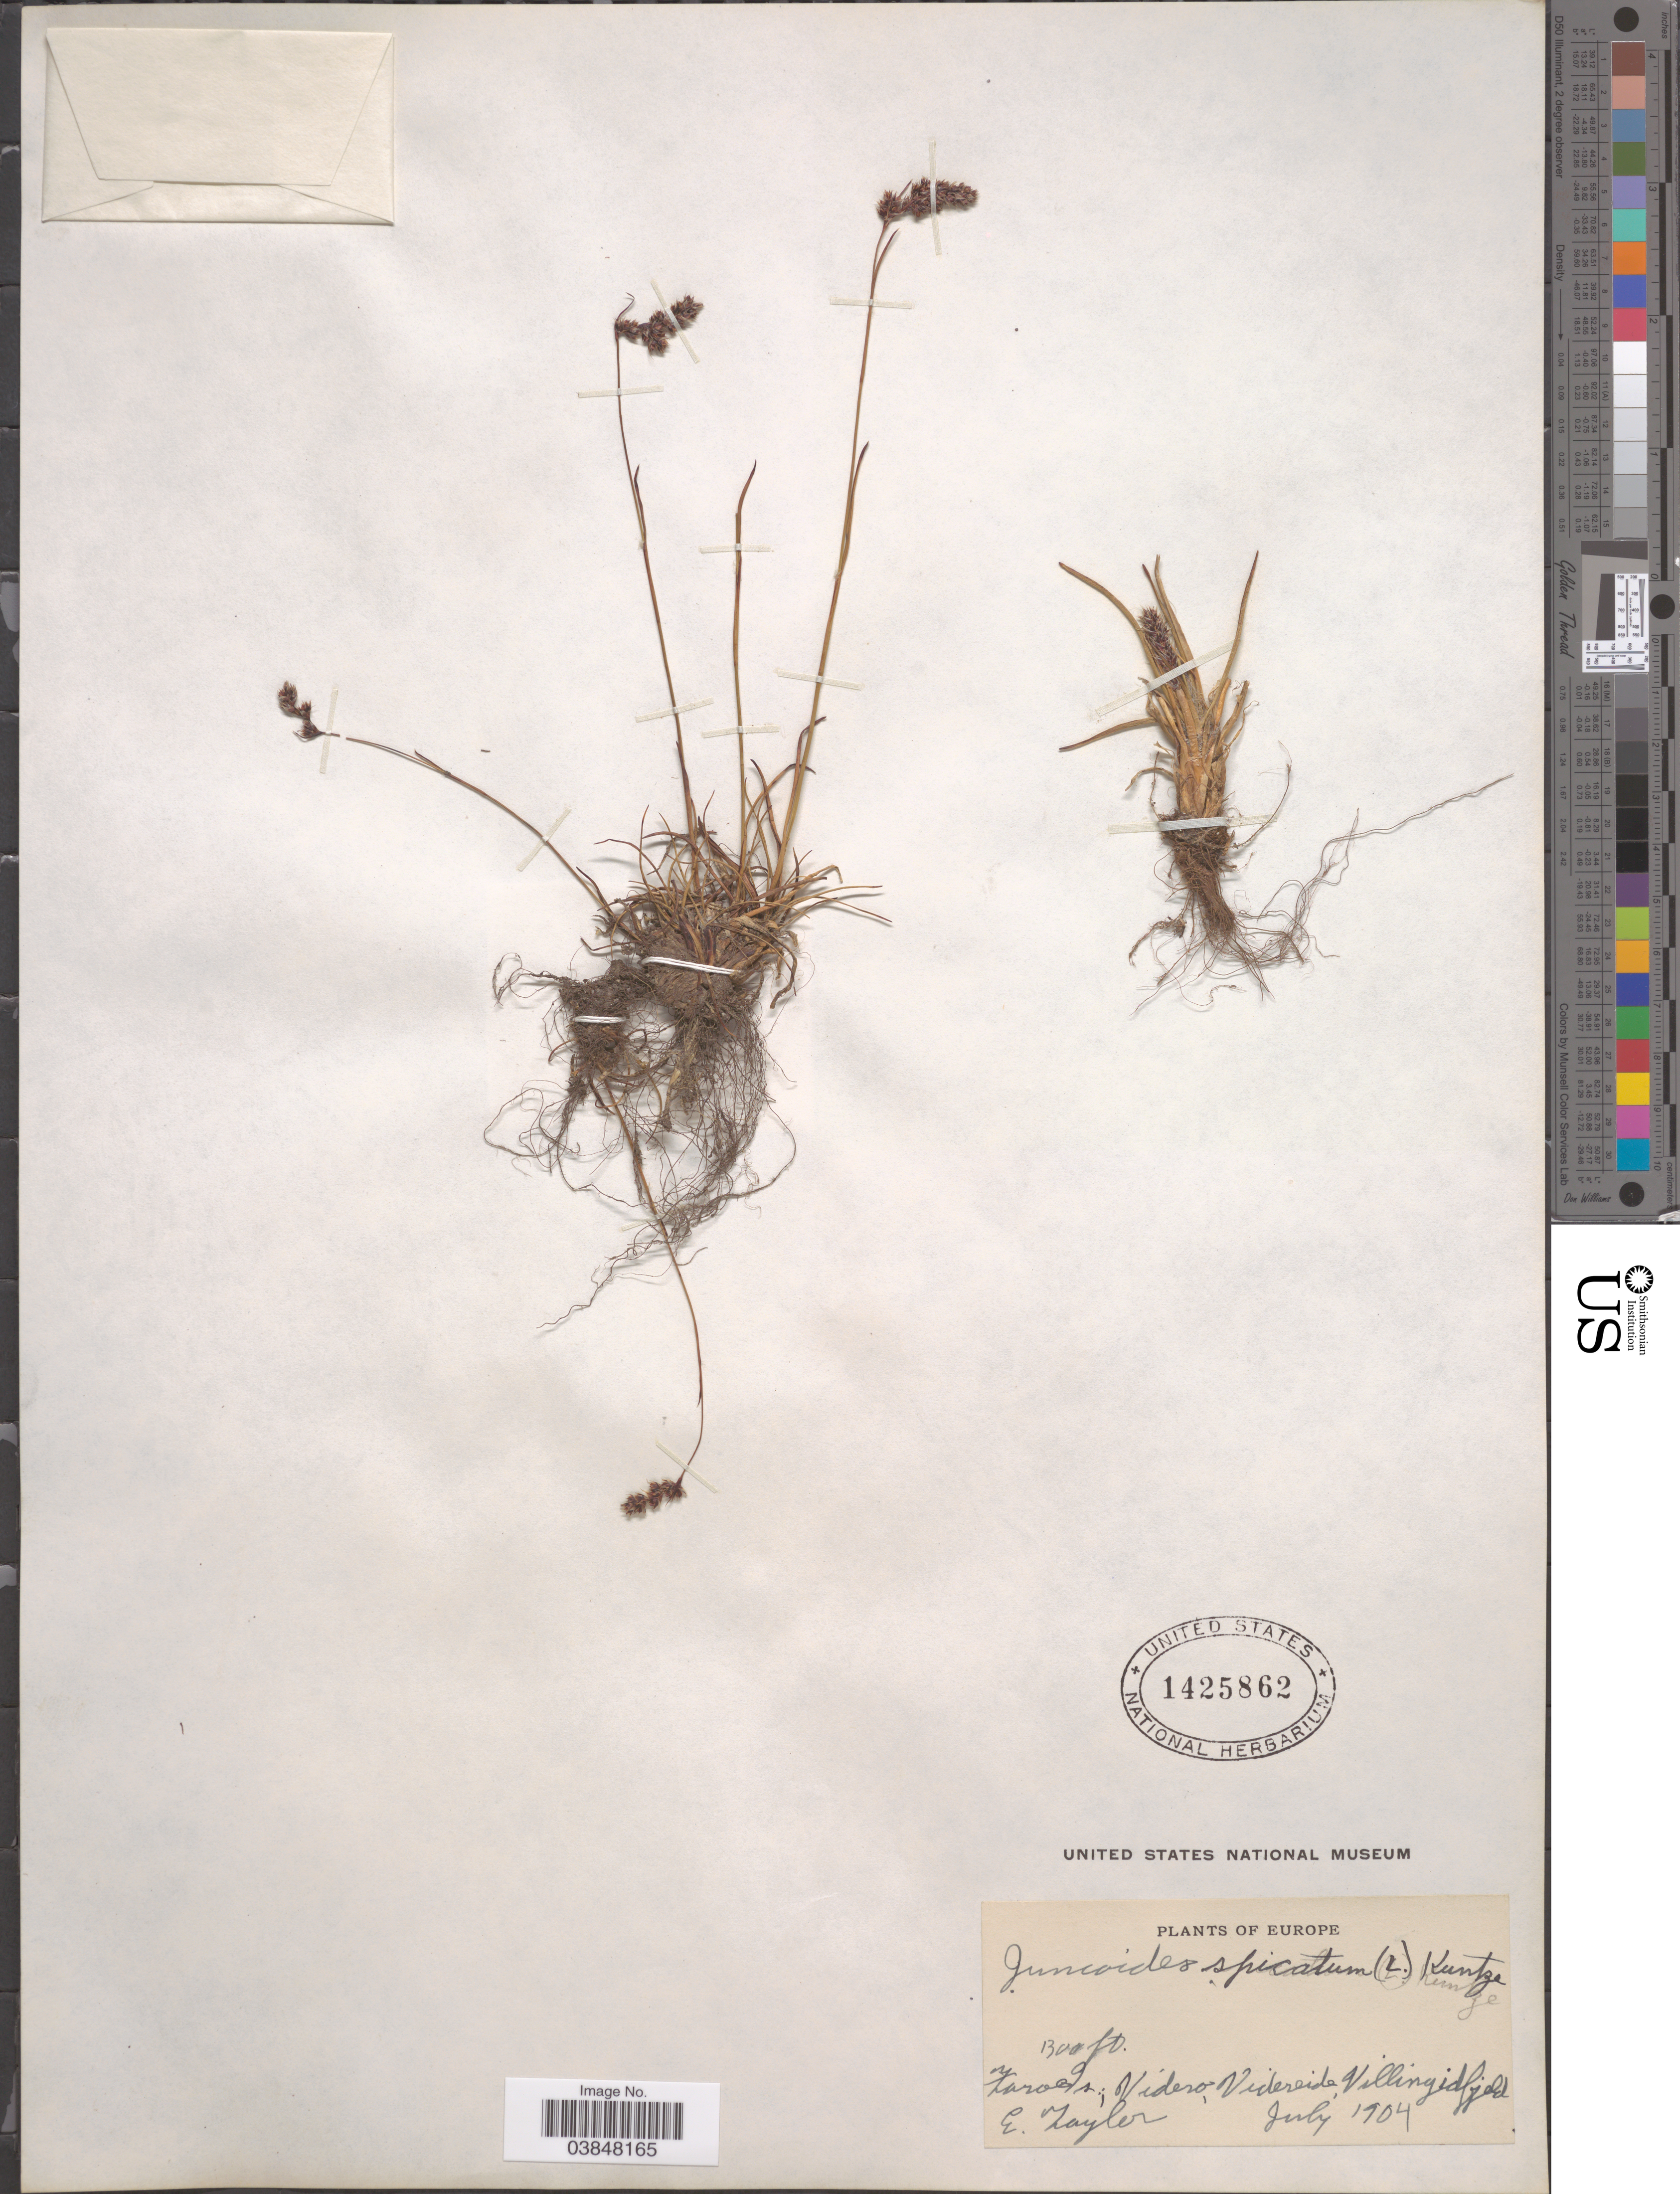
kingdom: Plantae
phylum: Tracheophyta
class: Liliopsida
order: Poales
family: Juncaceae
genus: Luzula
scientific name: Luzula spicata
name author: (L.) DC.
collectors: E. Taylor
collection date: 1904-07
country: Faroe Islands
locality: Faroe Is.; Videro, Videreide, Villingidfjeld.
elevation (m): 396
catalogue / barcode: US 1425862